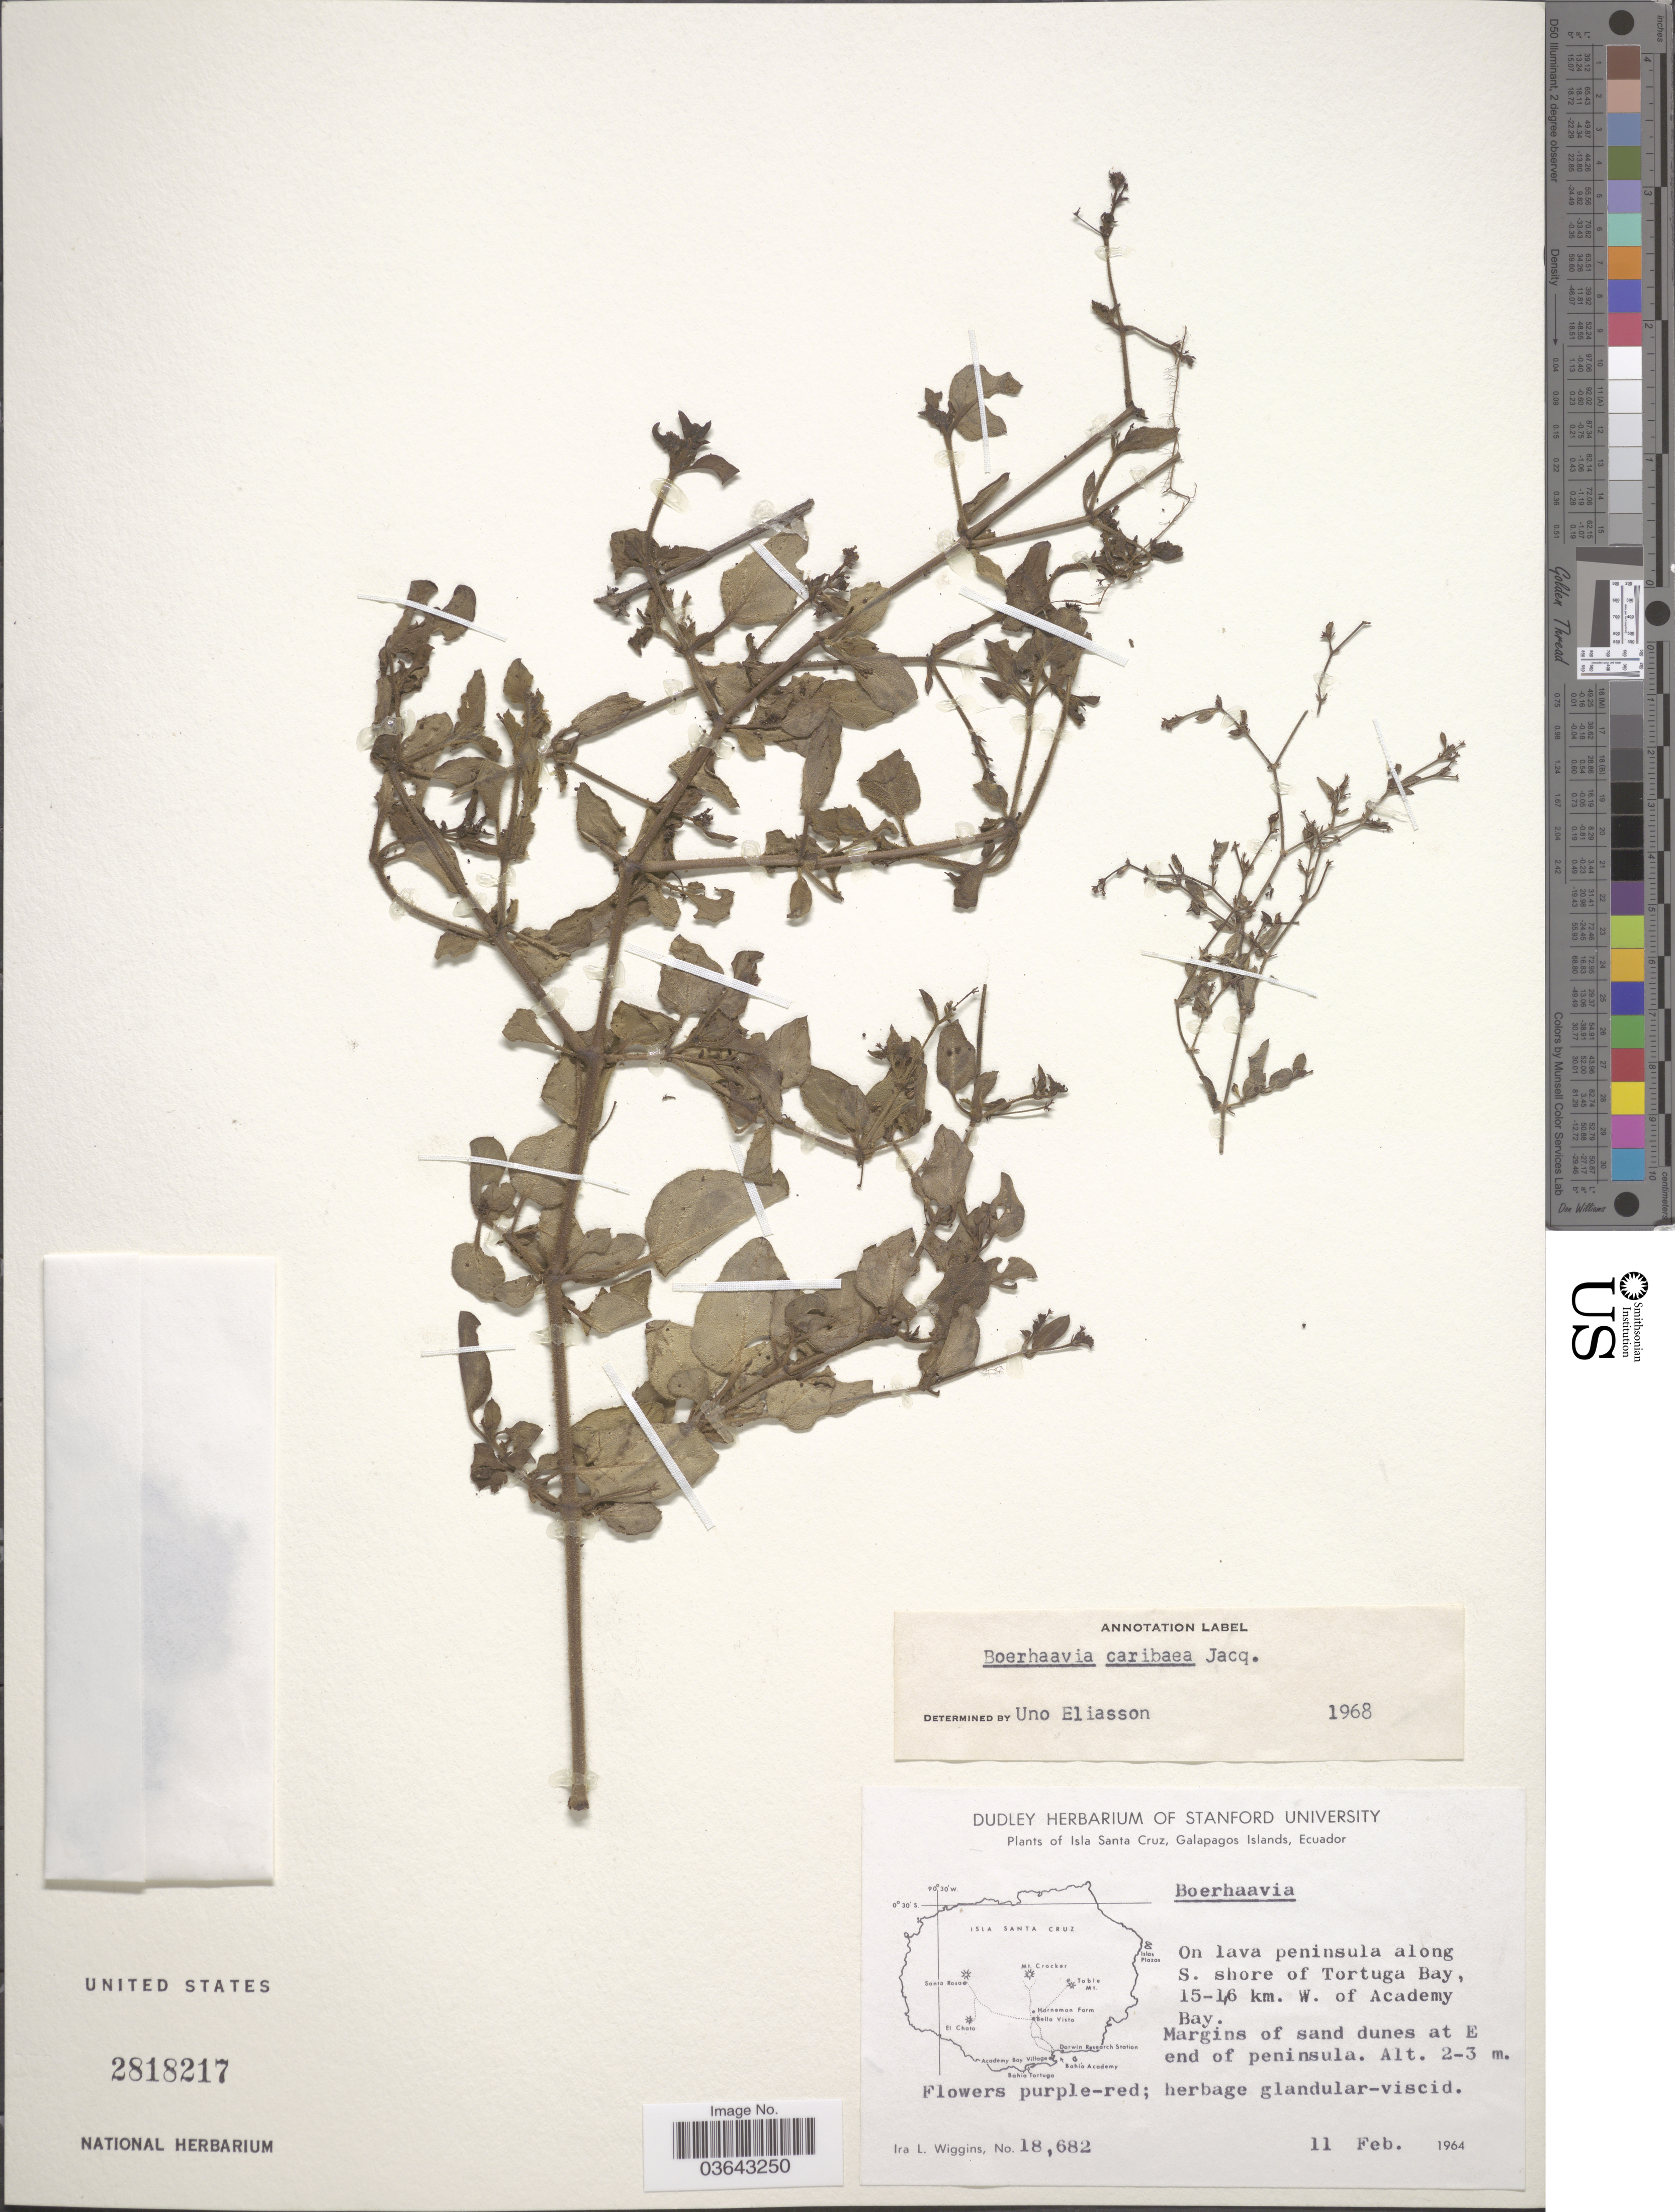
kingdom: Plantae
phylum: Tracheophyta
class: Magnoliopsida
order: Caryophyllales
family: Nyctaginaceae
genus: Boerhavia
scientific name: Boerhavia diffusa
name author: L.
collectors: I. L. Wiggins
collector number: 18682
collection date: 1964-02-11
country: Ecuador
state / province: Colón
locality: Isla Santa Cruz, Galapagos Islands. On lava peninsula along S. shore of Tortuga Bay, 15-16 km. W. of Academy Bay. Margins of sand dunes at E end of peninsula.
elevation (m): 2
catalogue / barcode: US 2818217